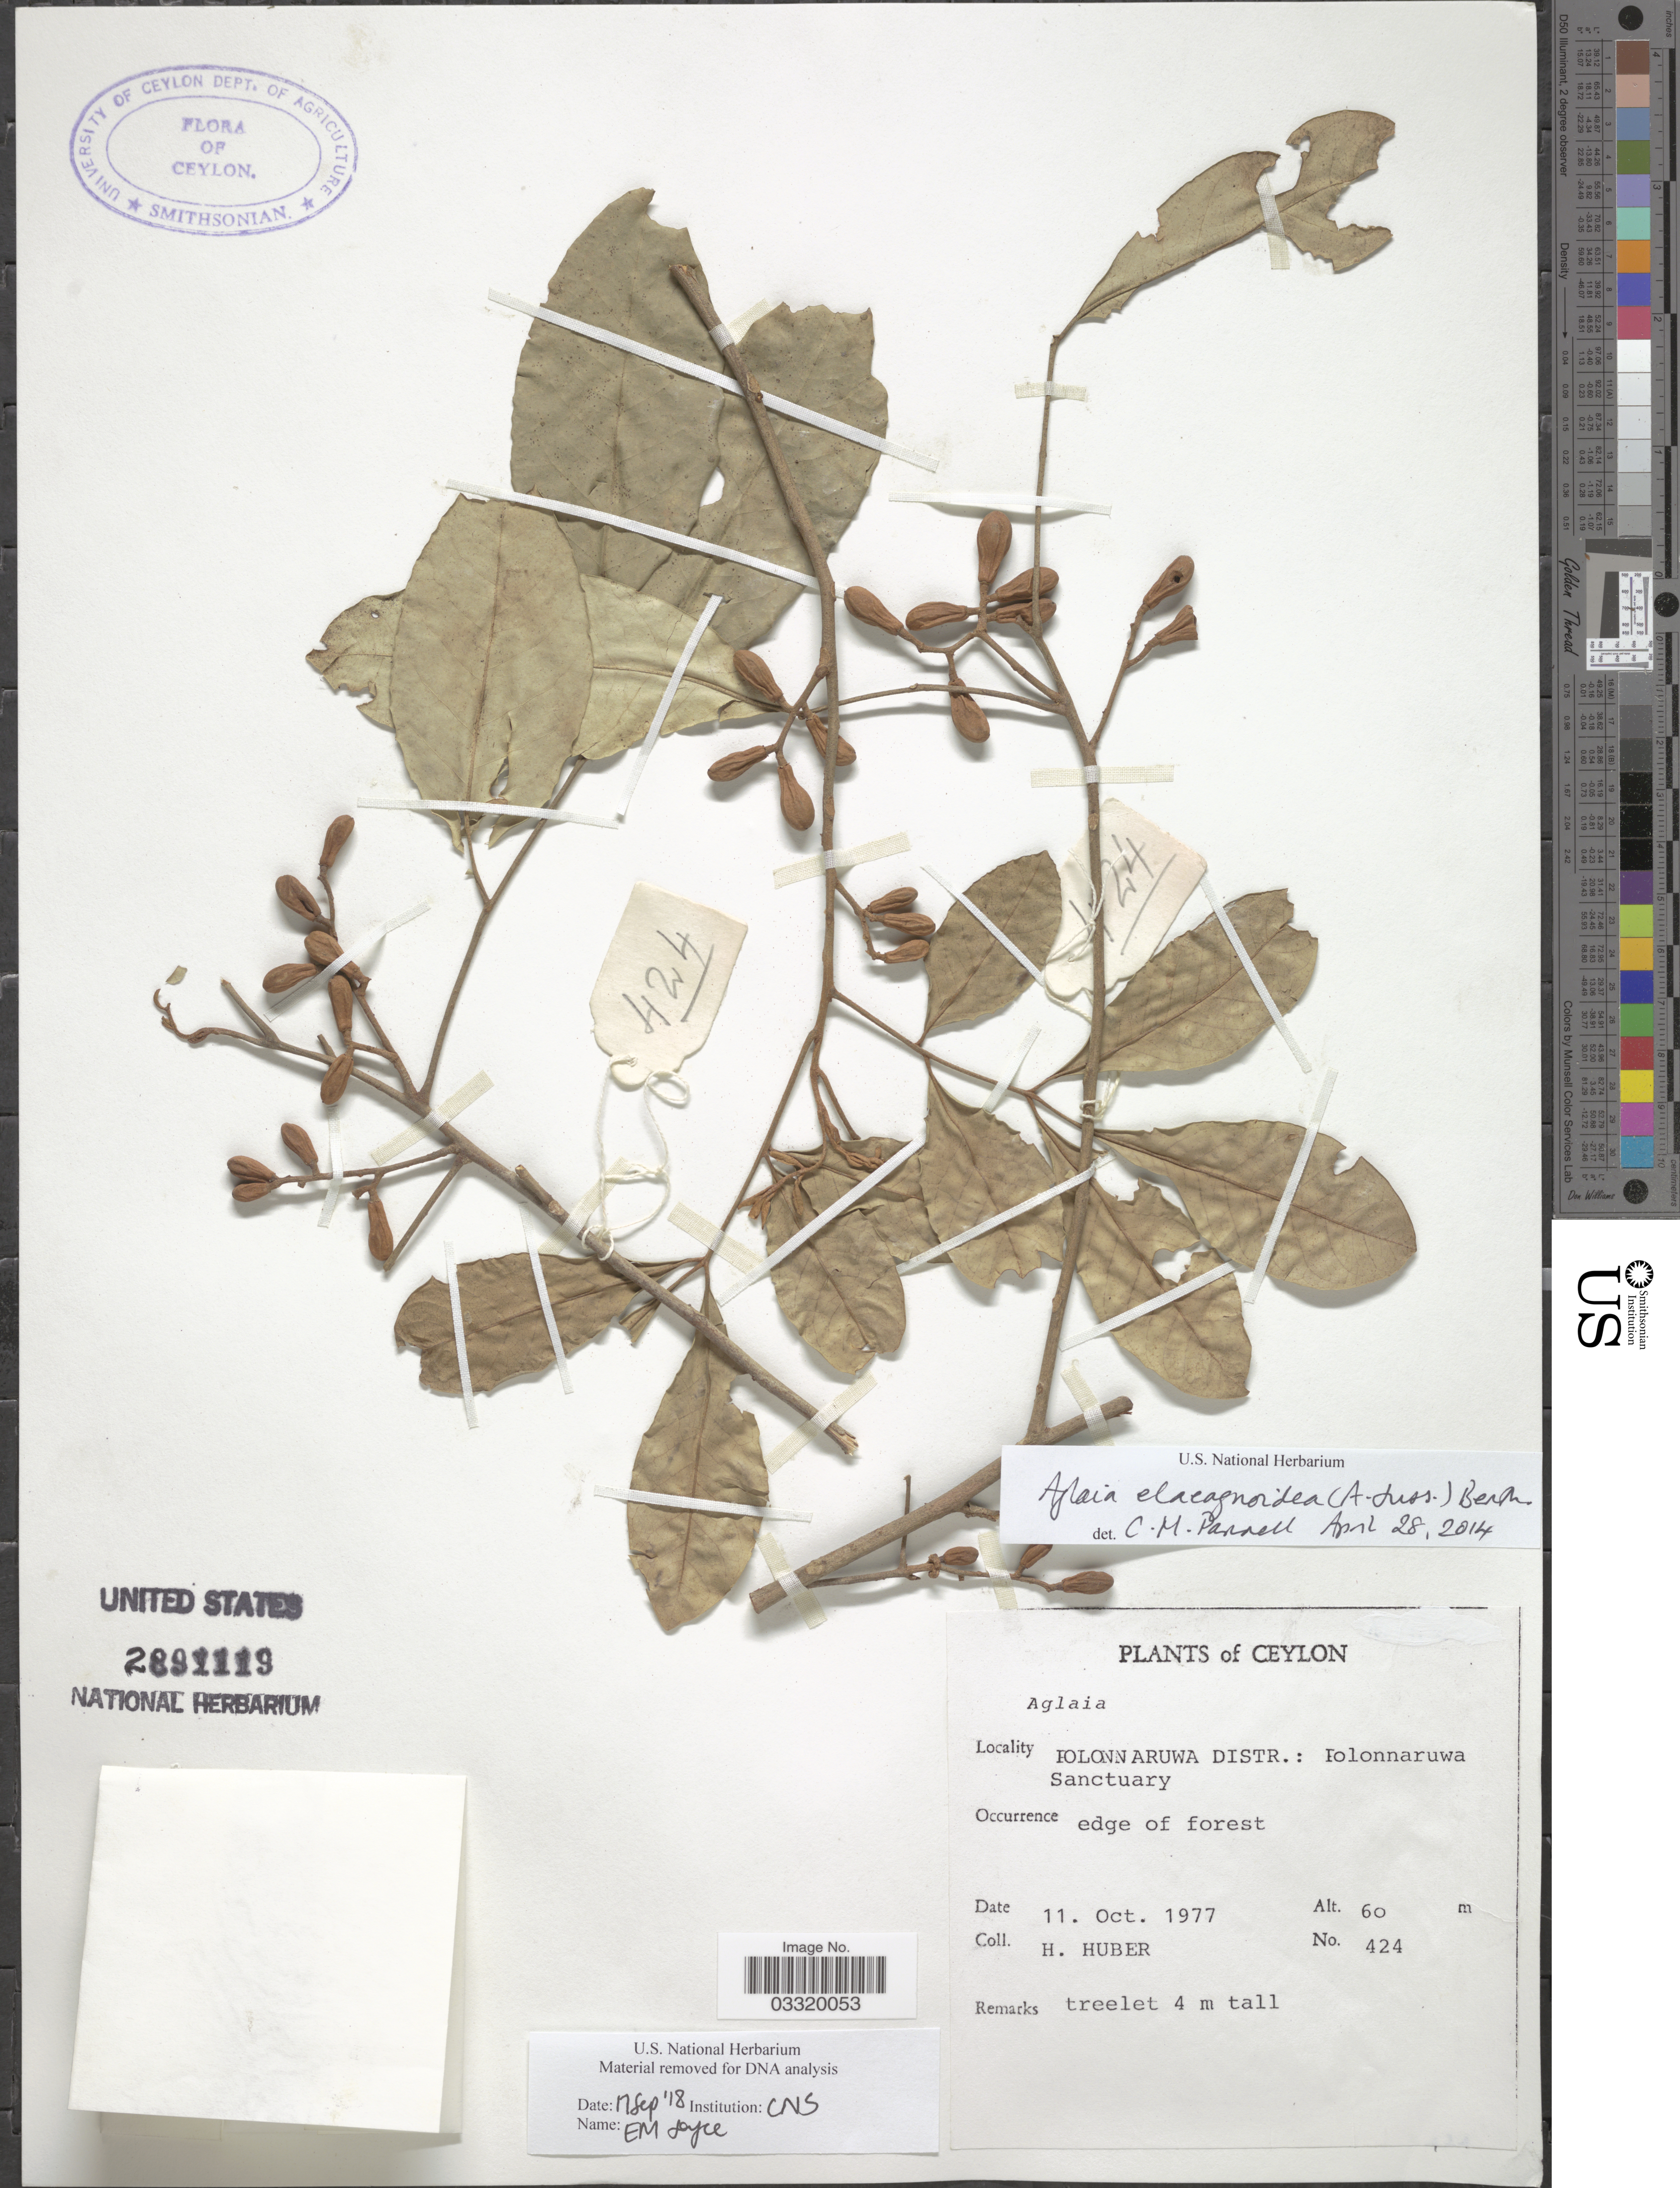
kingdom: Plantae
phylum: Tracheophyta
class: Magnoliopsida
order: Sapindales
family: Meliaceae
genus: Aglaia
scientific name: Aglaia elaeagnoidea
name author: (A. Juss.) Benth.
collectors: H. Huber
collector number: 424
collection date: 1977-10-11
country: Sri Lanka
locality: Ceylon. Polonnaruwa Distr.: Polonnaruwa Sanctuary.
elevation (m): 60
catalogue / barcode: US 2891119